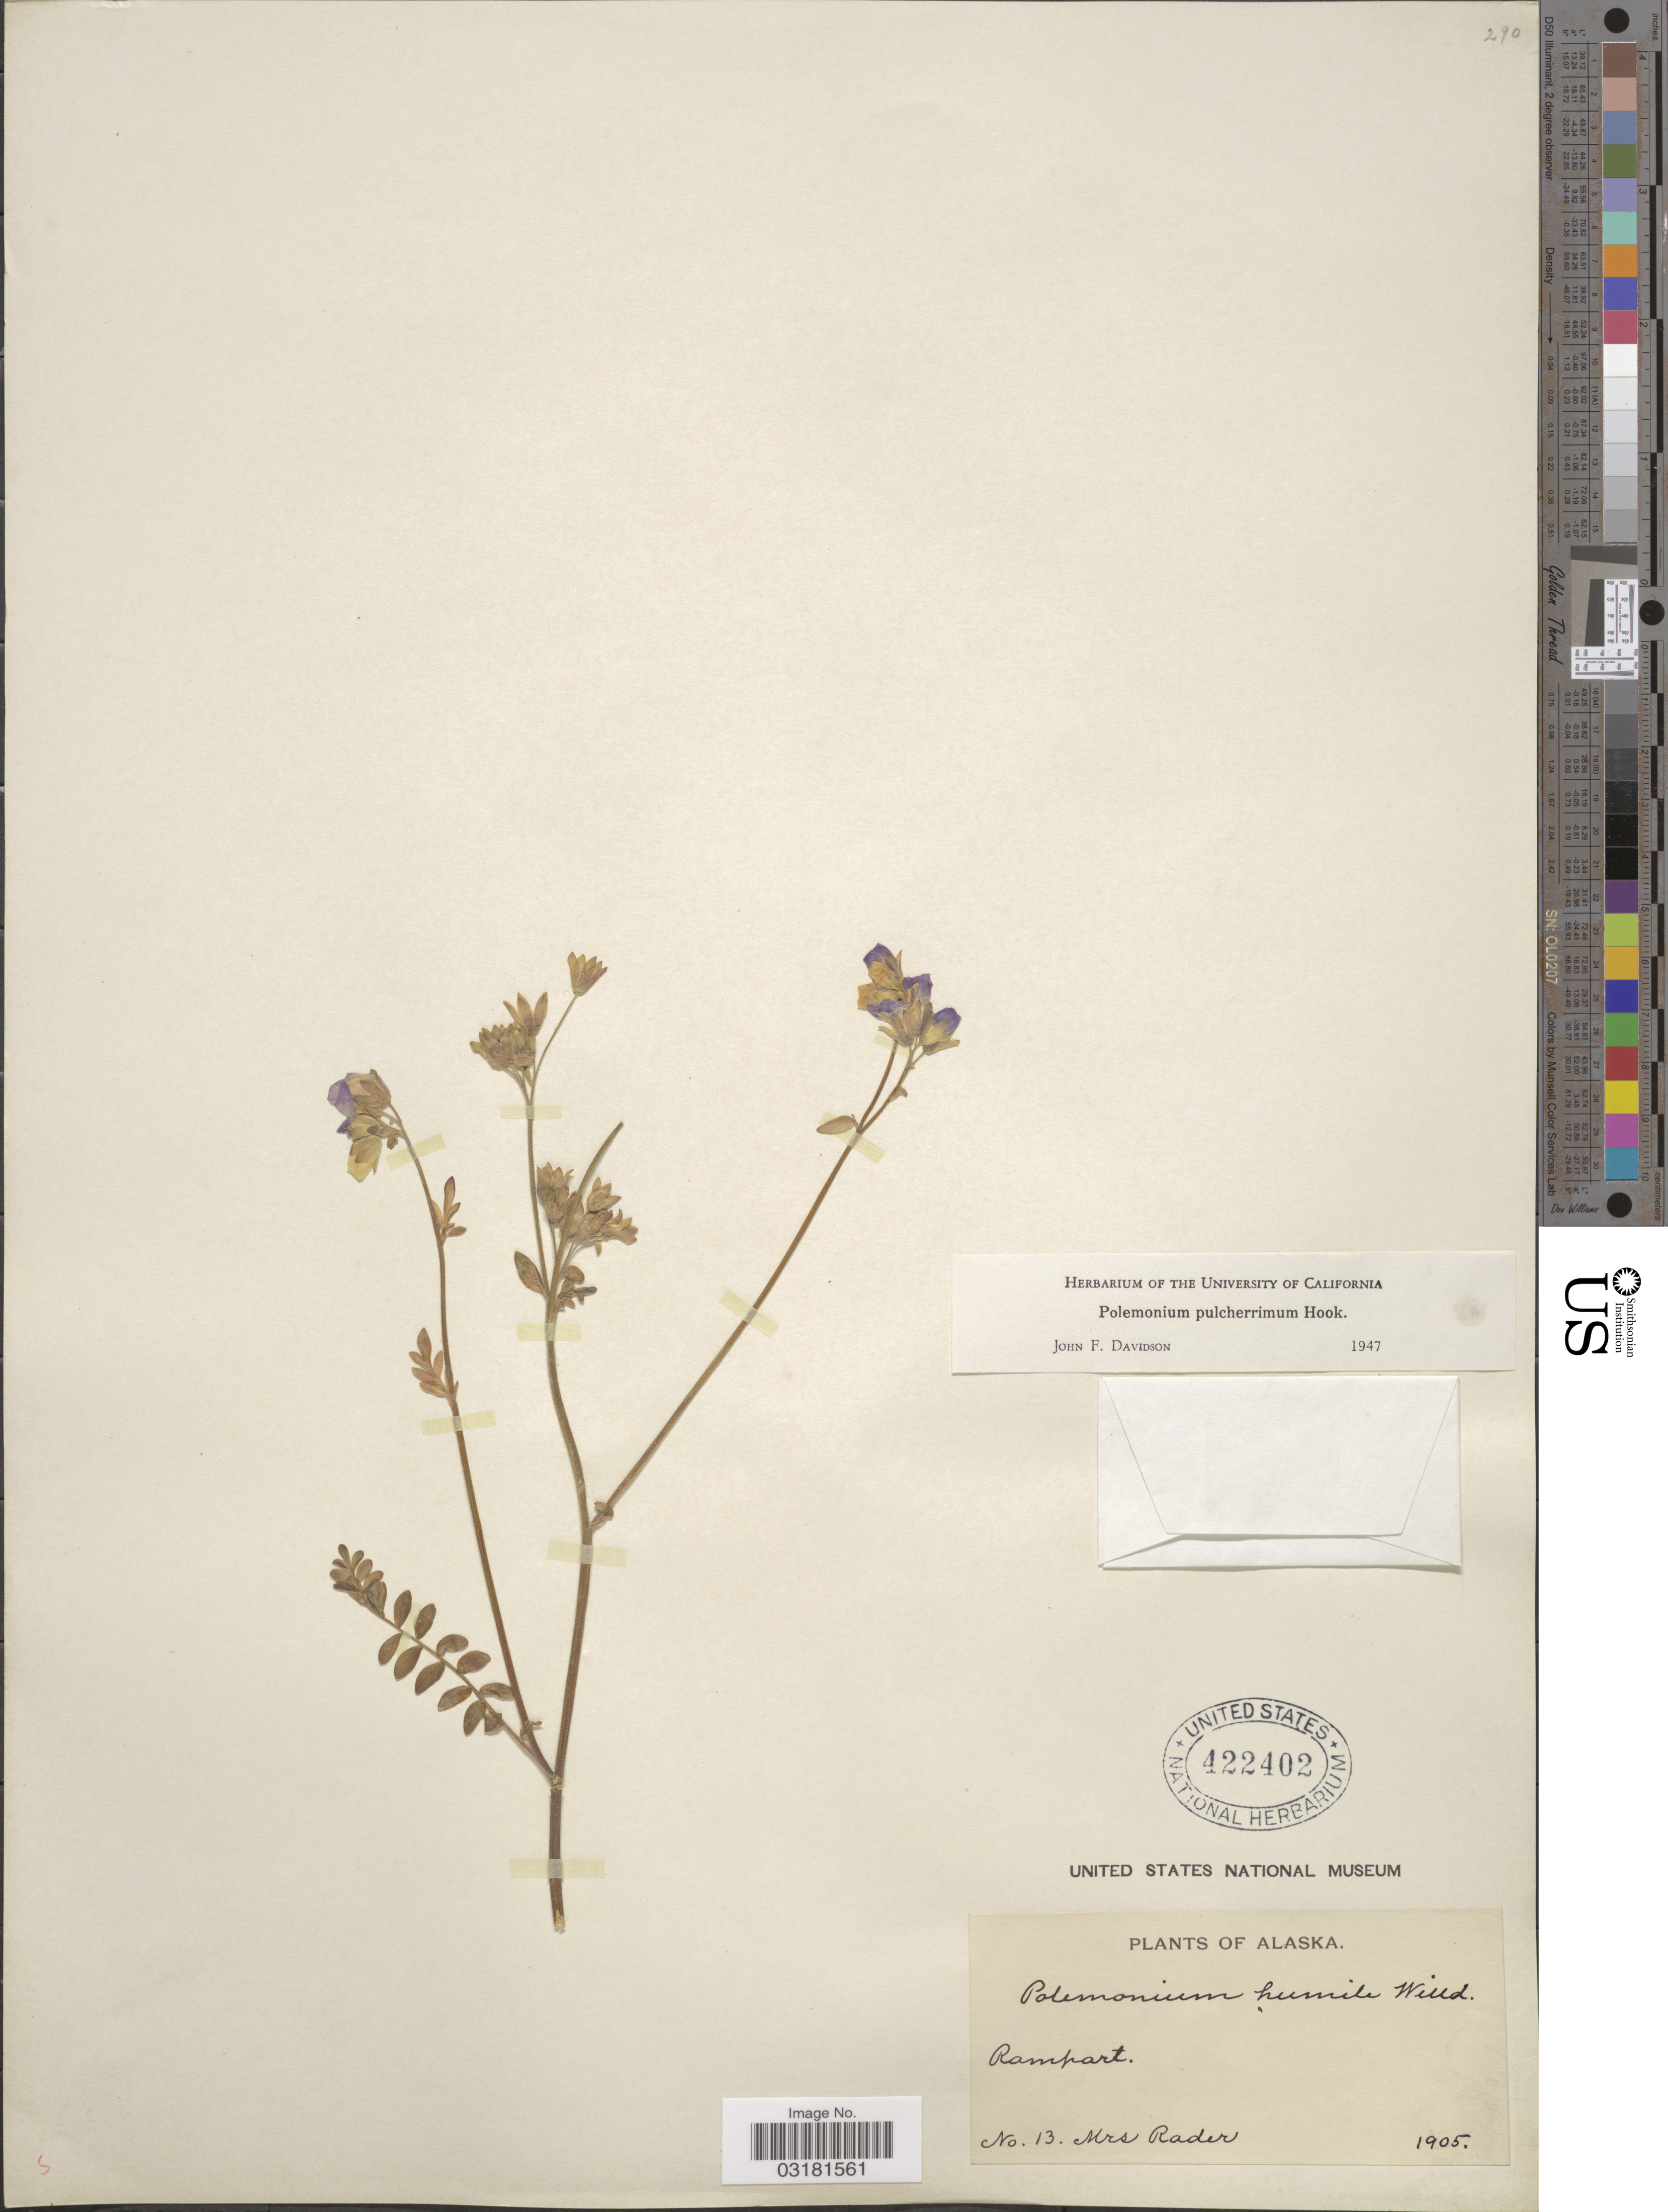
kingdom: Plantae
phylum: Tracheophyta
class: Magnoliopsida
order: Ericales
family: Polemoniaceae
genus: Polemonium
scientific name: Polemonium pulcherrimum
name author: Hook.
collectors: Mrs. Rader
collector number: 13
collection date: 1905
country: United States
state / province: Alaska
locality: Rampart.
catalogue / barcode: US 422402